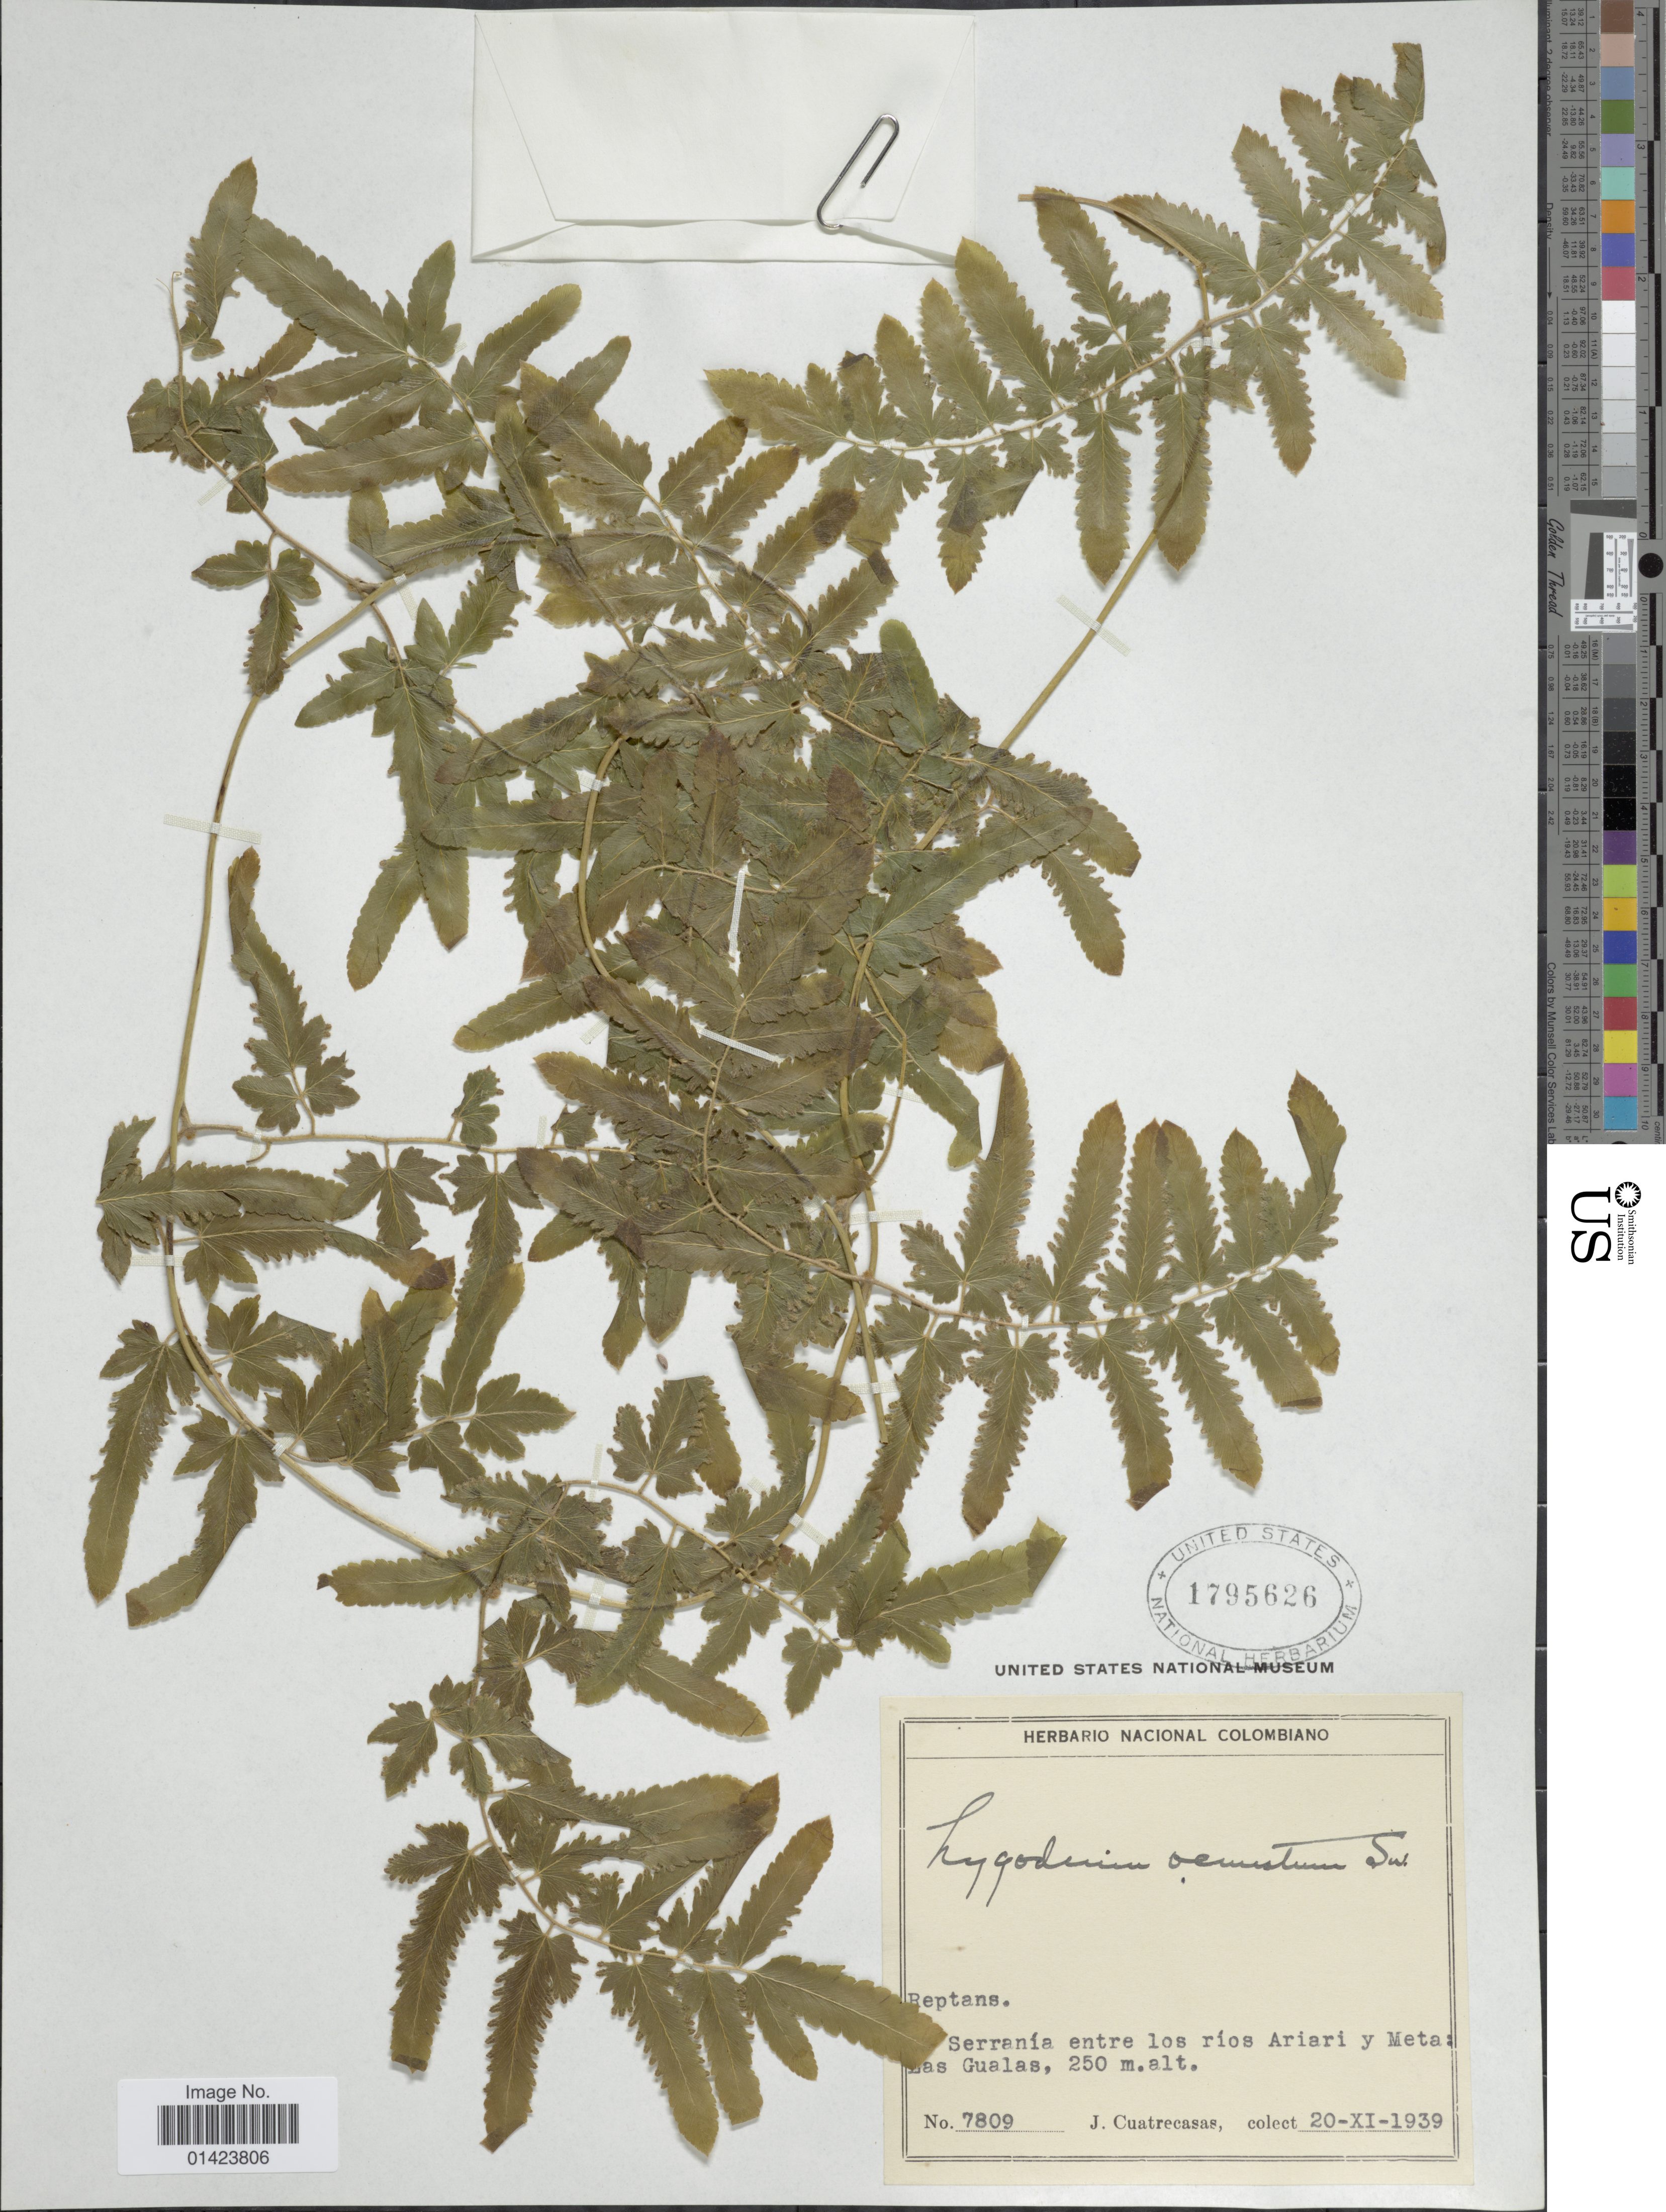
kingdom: Plantae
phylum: Tracheophyta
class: Polypodiopsida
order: Schizaeales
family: Lygodiaceae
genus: Lygodium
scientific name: Lygodium venustum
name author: Sw.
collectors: J. Cuatrecasas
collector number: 7809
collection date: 1939-11-20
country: Colombia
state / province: Meta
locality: La Serrandia entre los rios Ariari y Meta: Las Gualas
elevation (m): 250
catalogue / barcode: US 1795626